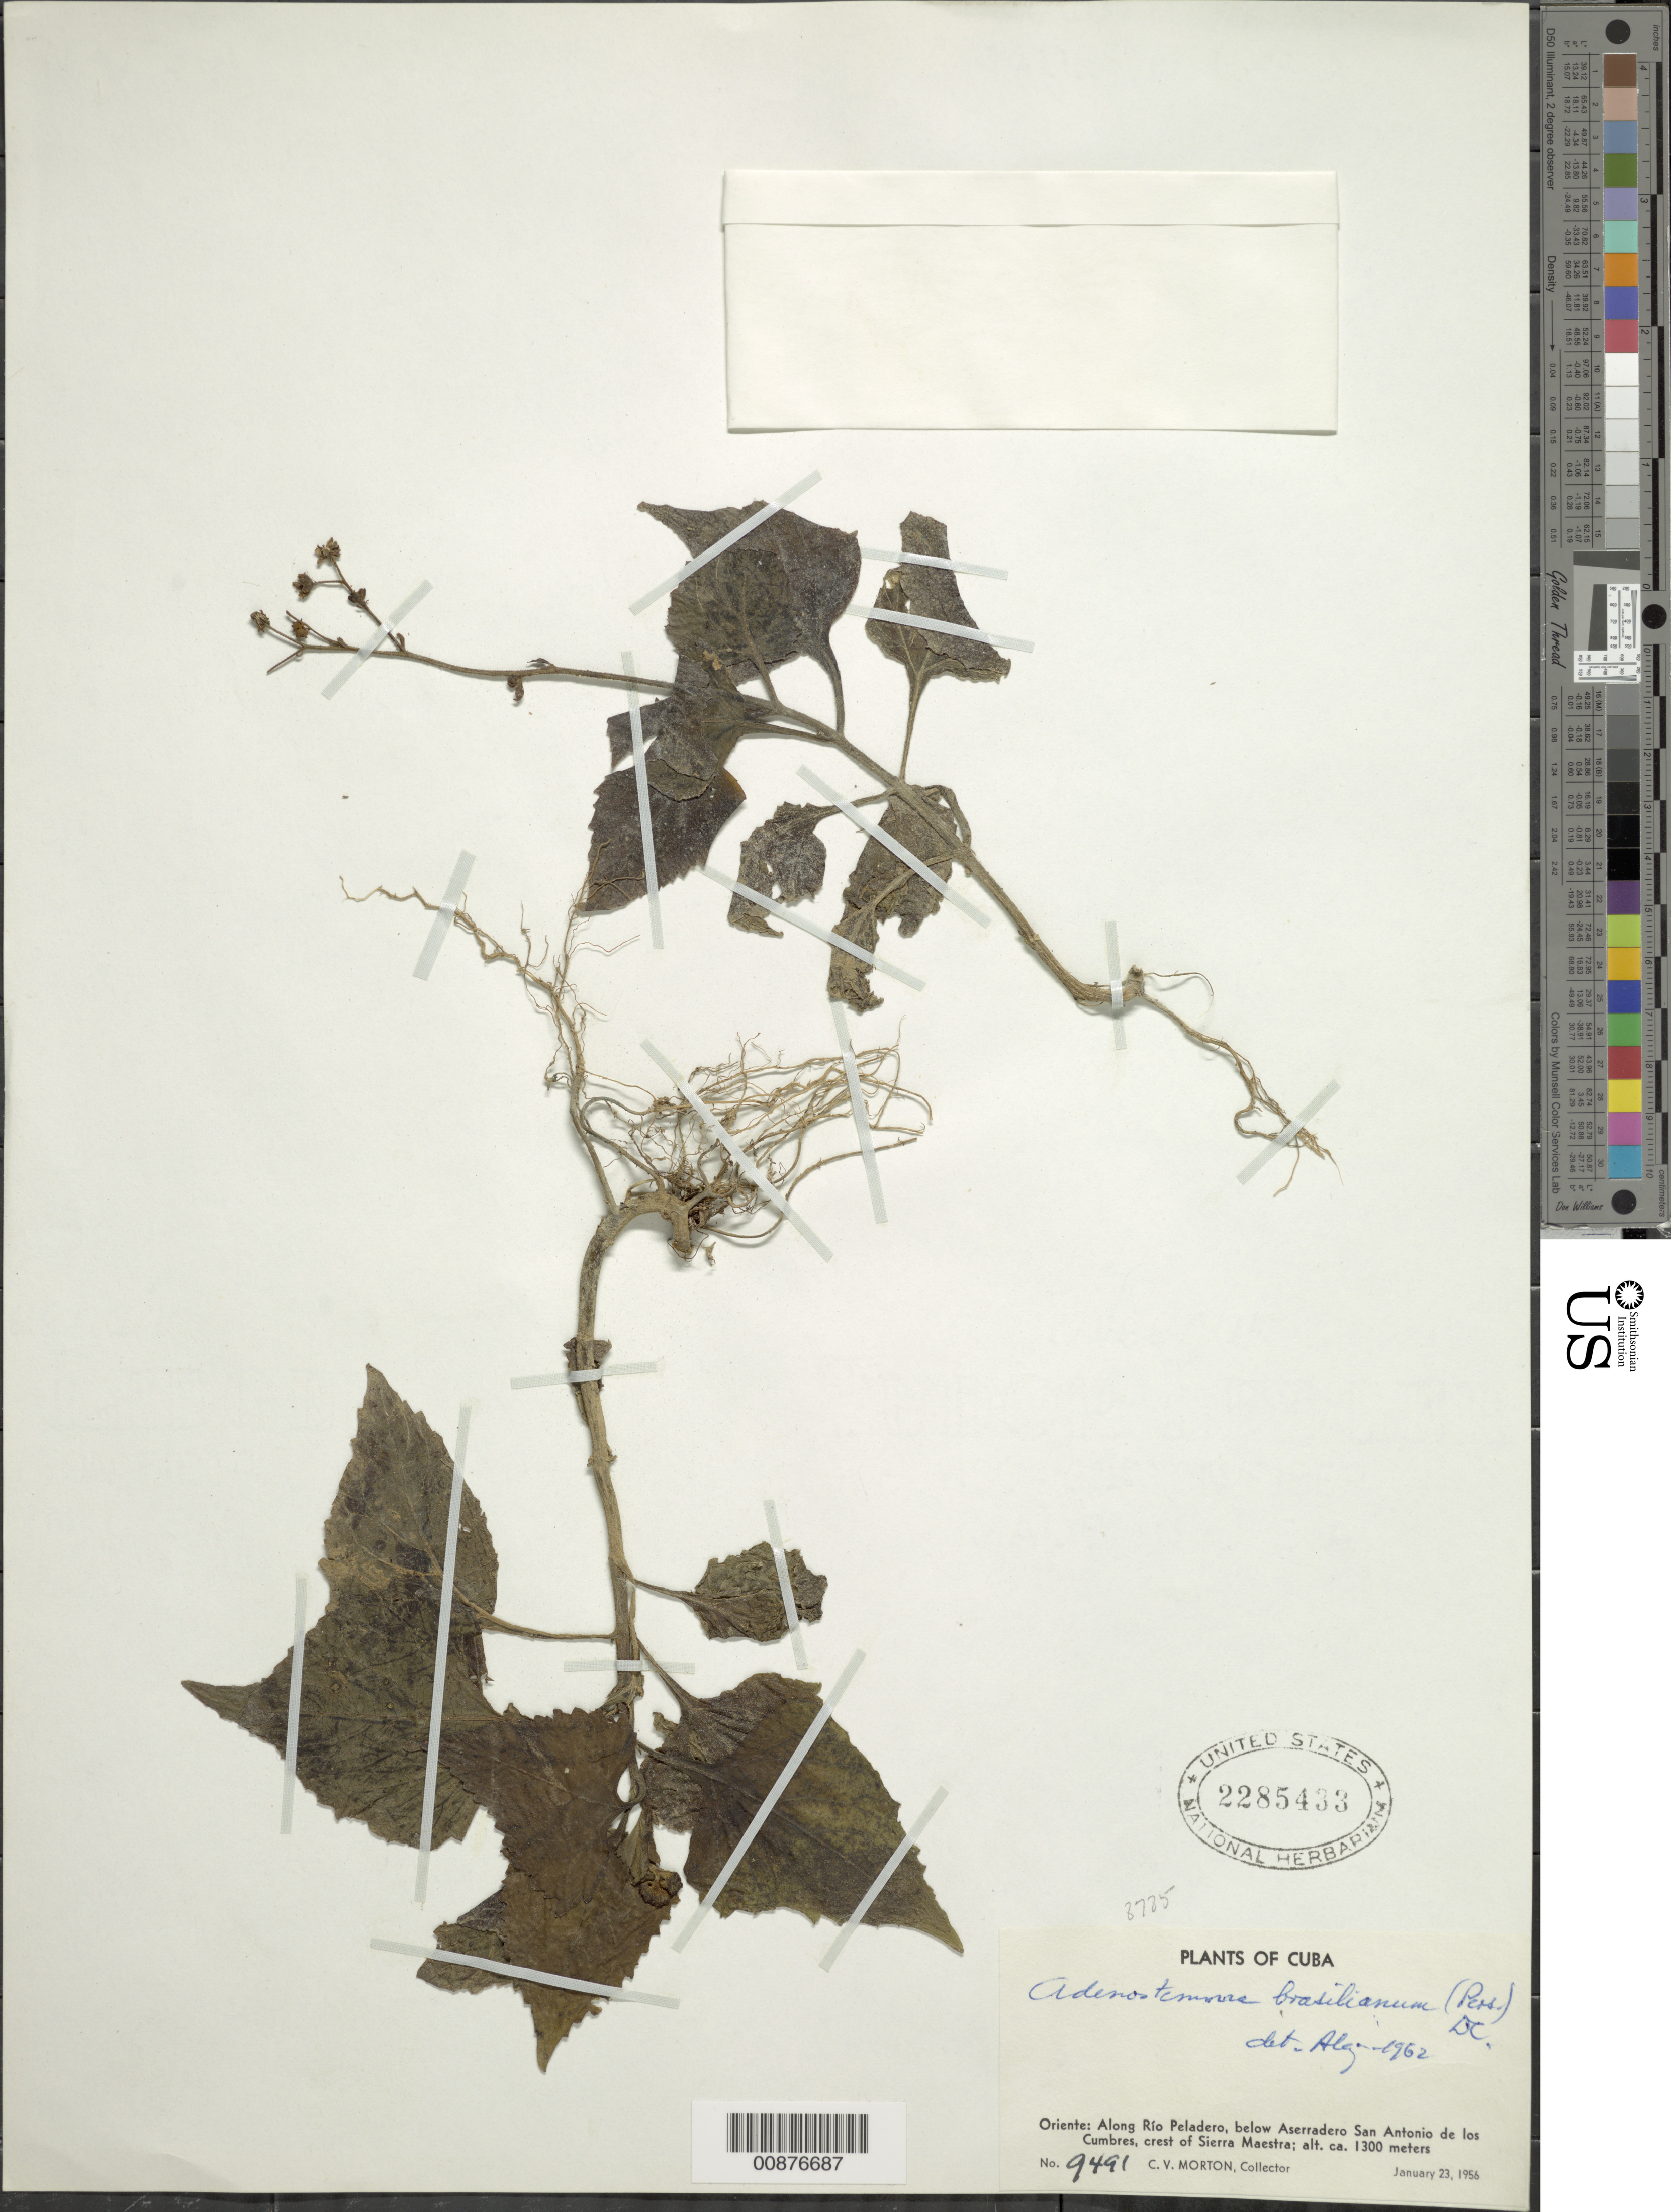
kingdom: Plantae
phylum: Tracheophyta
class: Magnoliopsida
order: Asterales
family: Asteraceae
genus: Adenostemma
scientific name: Adenostemma brasilianum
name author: (Pers.) Cass.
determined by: Liogier, Alain H.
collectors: C. V. Morton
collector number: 9491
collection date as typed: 23 Jan 1956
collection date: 1956-01-23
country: Cuba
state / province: Oriente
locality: Along Río Peladero, below Aserradera San Antonio de los Cumbres, crest of Sierra Maestra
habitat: Montane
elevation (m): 1300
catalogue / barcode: US 2285433